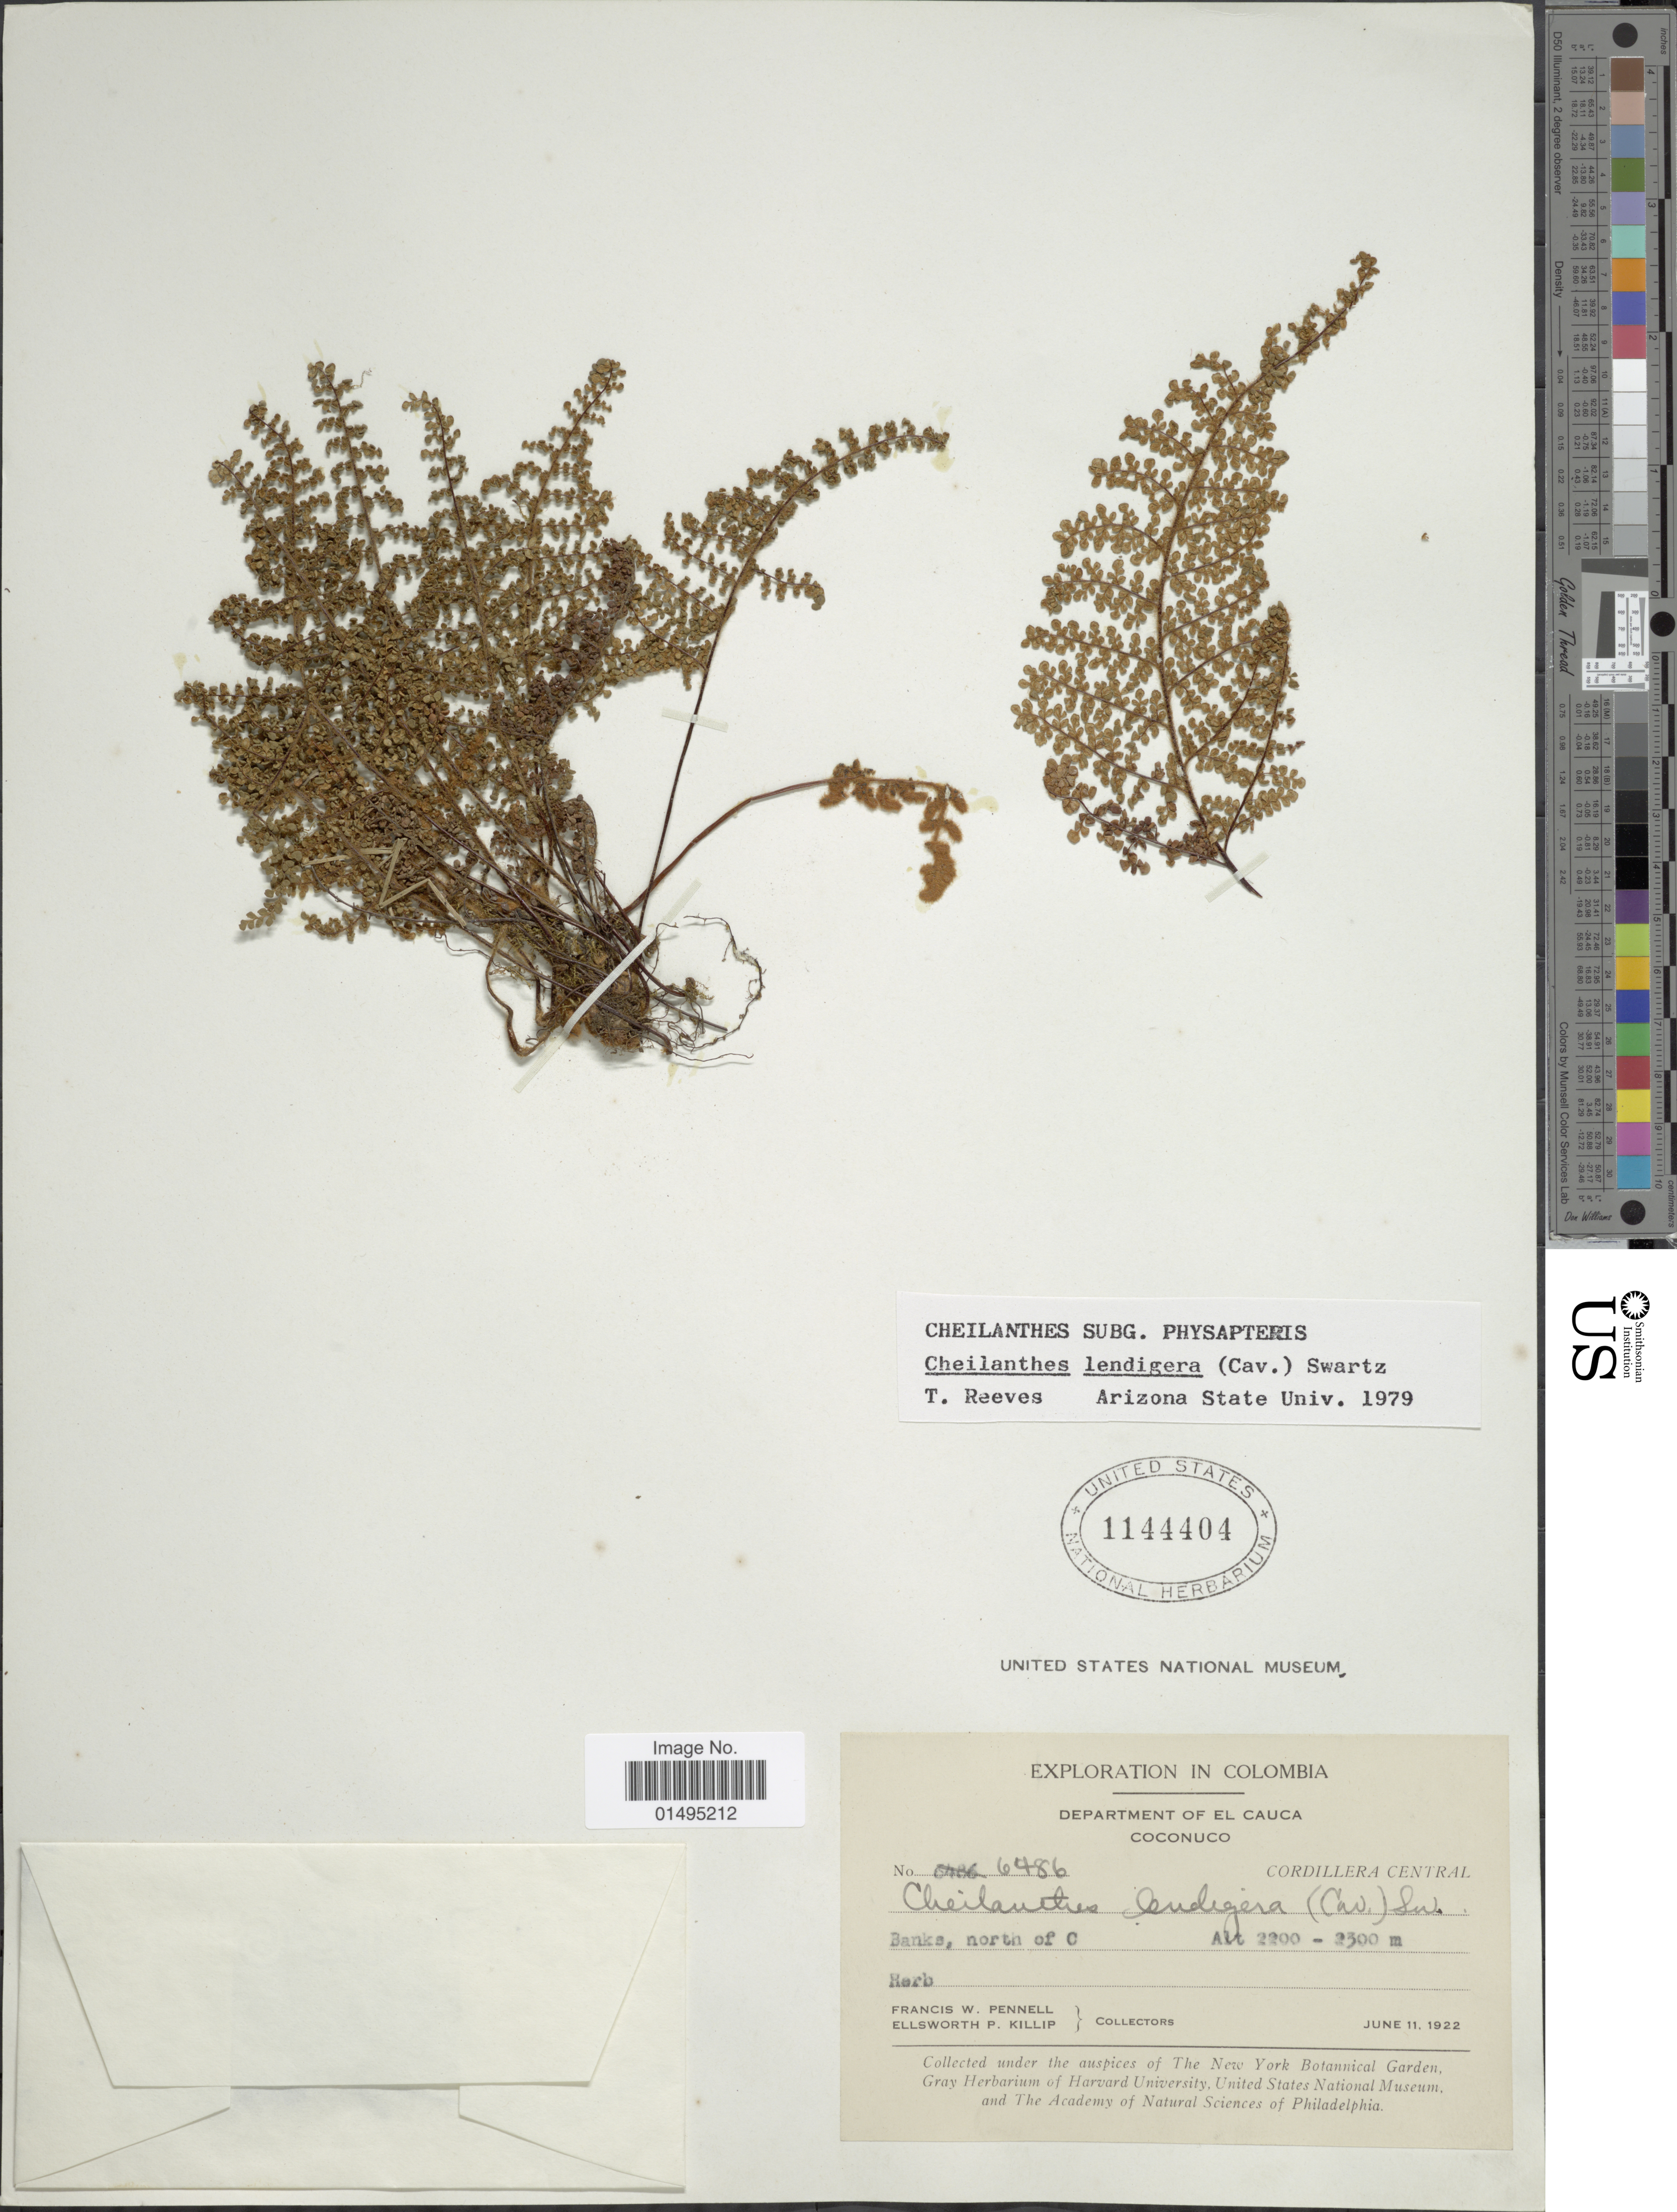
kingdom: Plantae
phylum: Tracheophyta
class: Polypodiopsida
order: Polypodiales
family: Pteridaceae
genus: Myriopteris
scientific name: Myriopteris lendigera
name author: (Cav.) J. Sm.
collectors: F. W. Pennell & E. P. Killip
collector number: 6486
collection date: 1922-06-11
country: Colombia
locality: Colombia, Department of El Cauca, Coconuco, Cordillera Central. Banks, north of C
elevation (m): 2200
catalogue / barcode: US 1144404